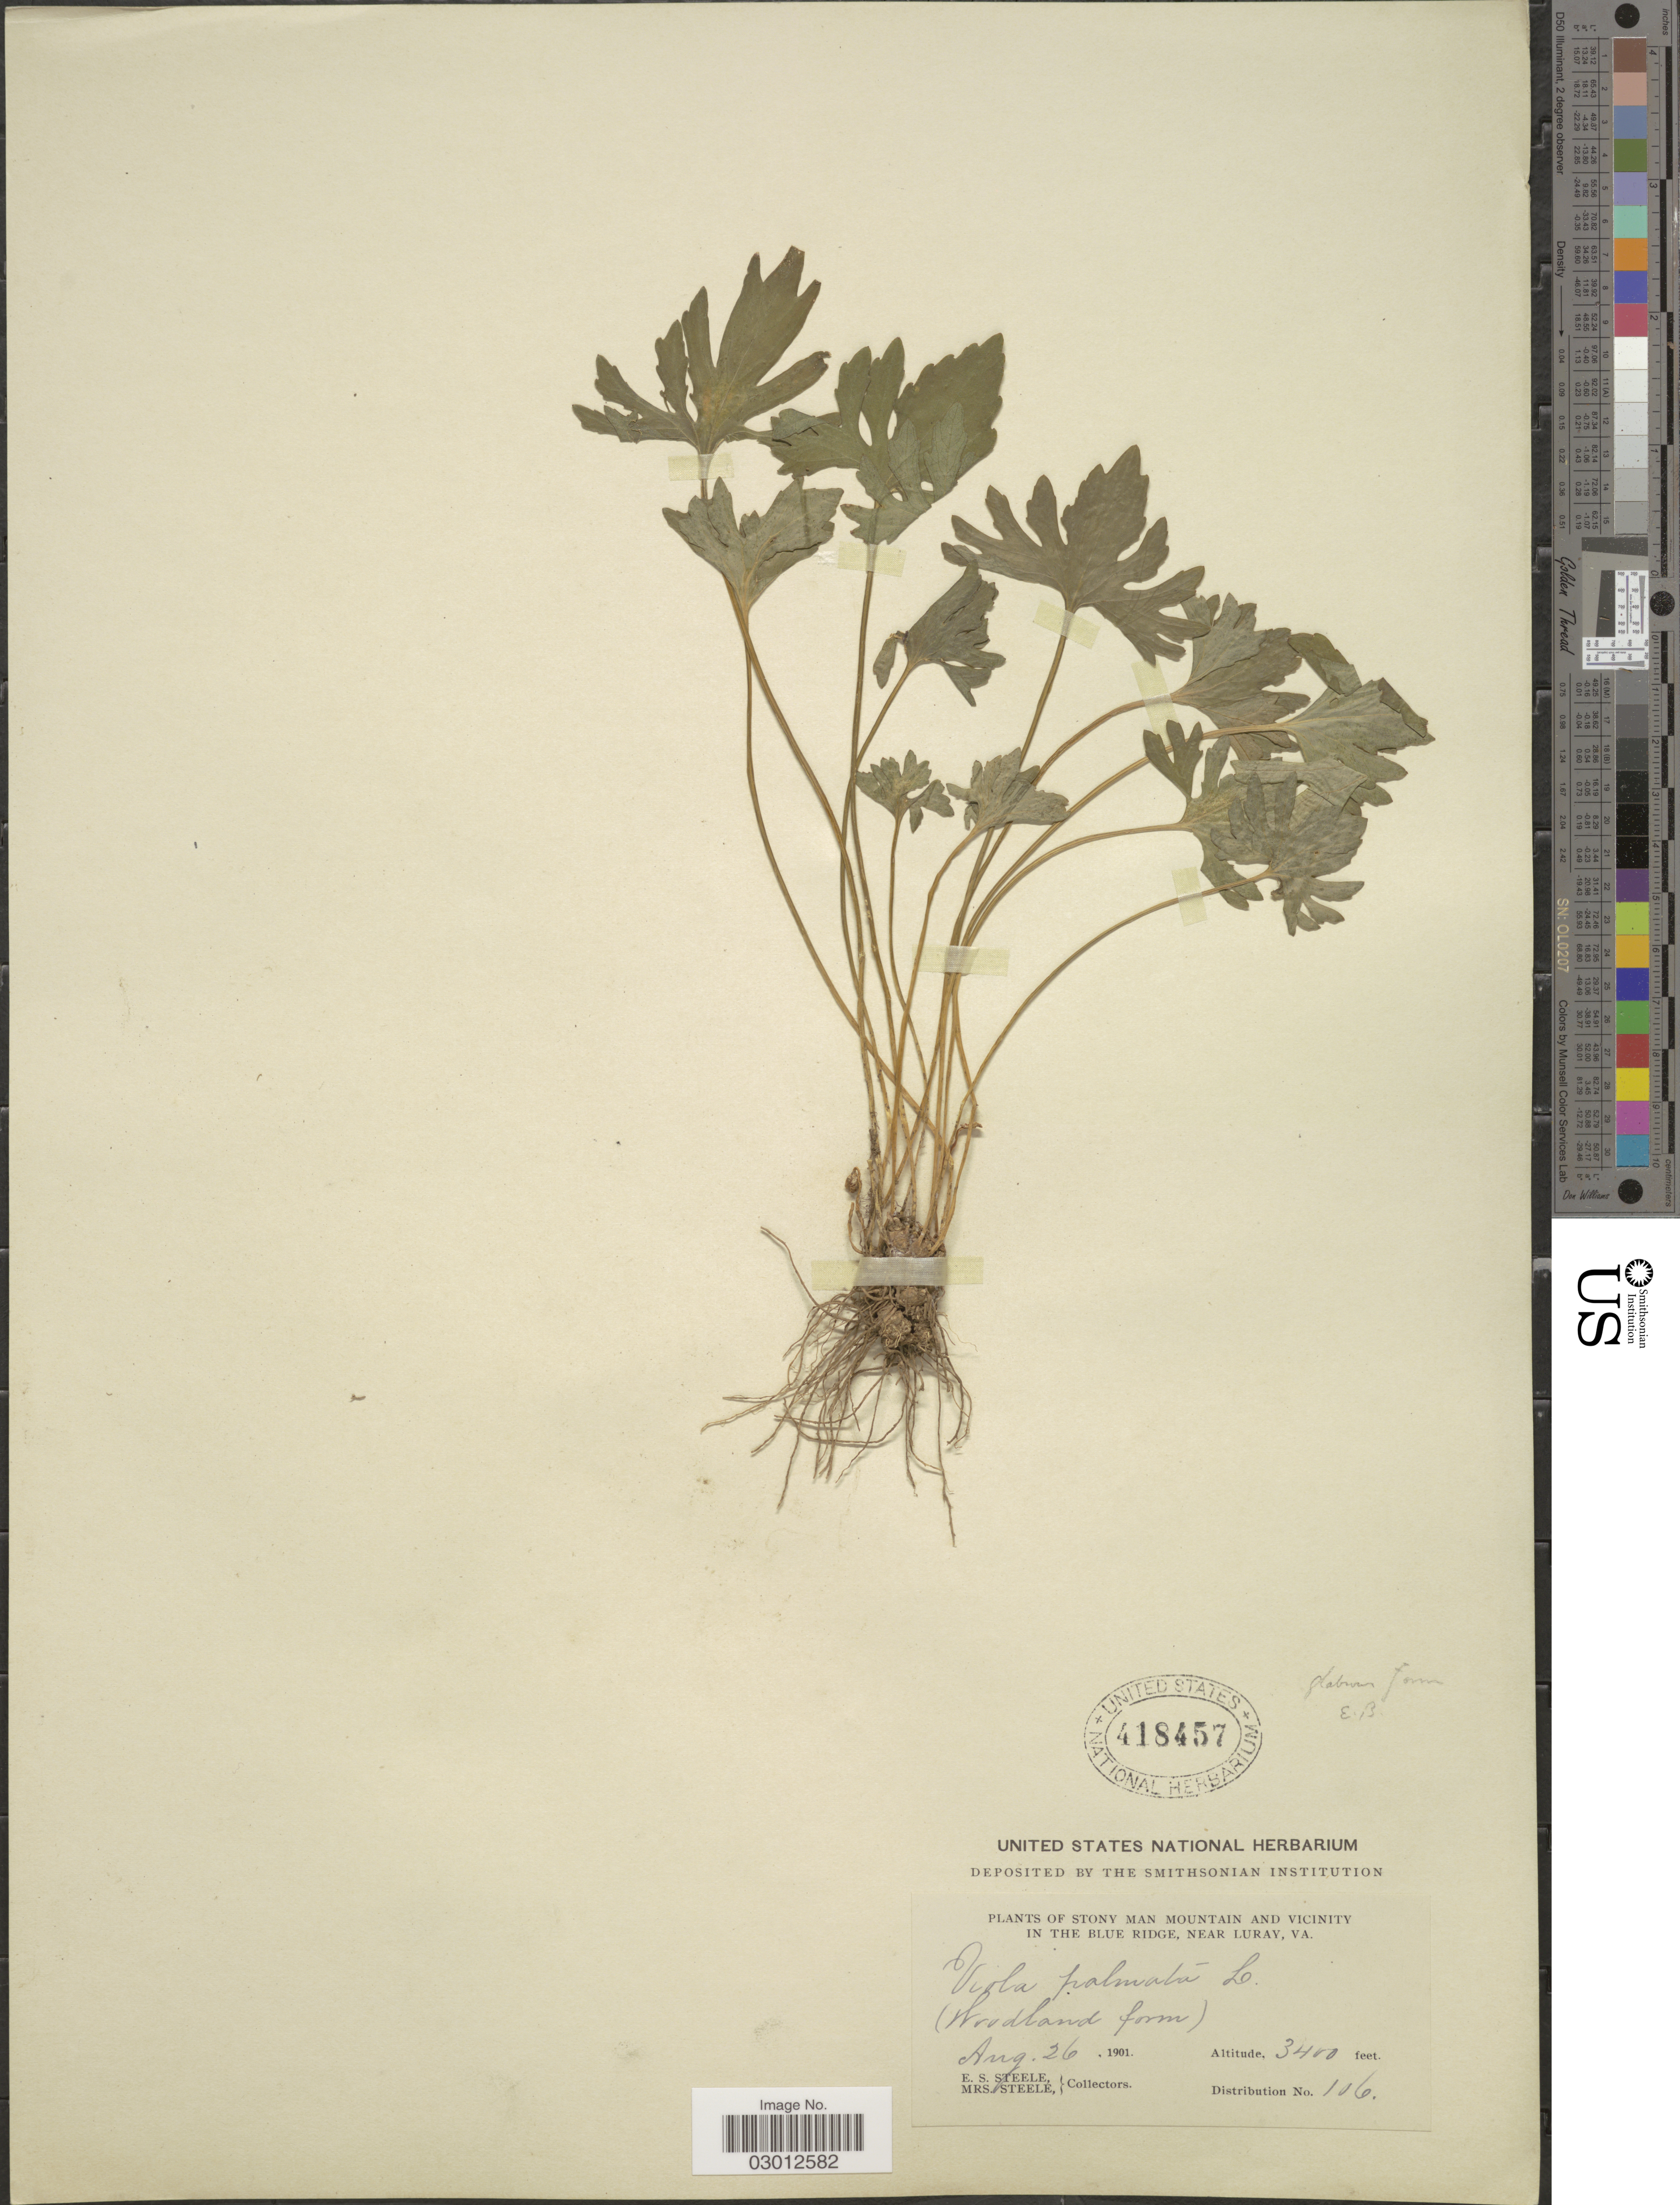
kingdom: Plantae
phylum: Tracheophyta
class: Magnoliopsida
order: Malpighiales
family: Violaceae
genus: Viola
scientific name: Viola palmata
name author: L.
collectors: E. Steele & Mrs. E. S. Steele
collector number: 106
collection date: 1901-08-26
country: United States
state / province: Virginia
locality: Stony Man Mountain and Vicinity in the Blue Ridge, Near Luray.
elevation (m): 1036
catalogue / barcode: US 418457